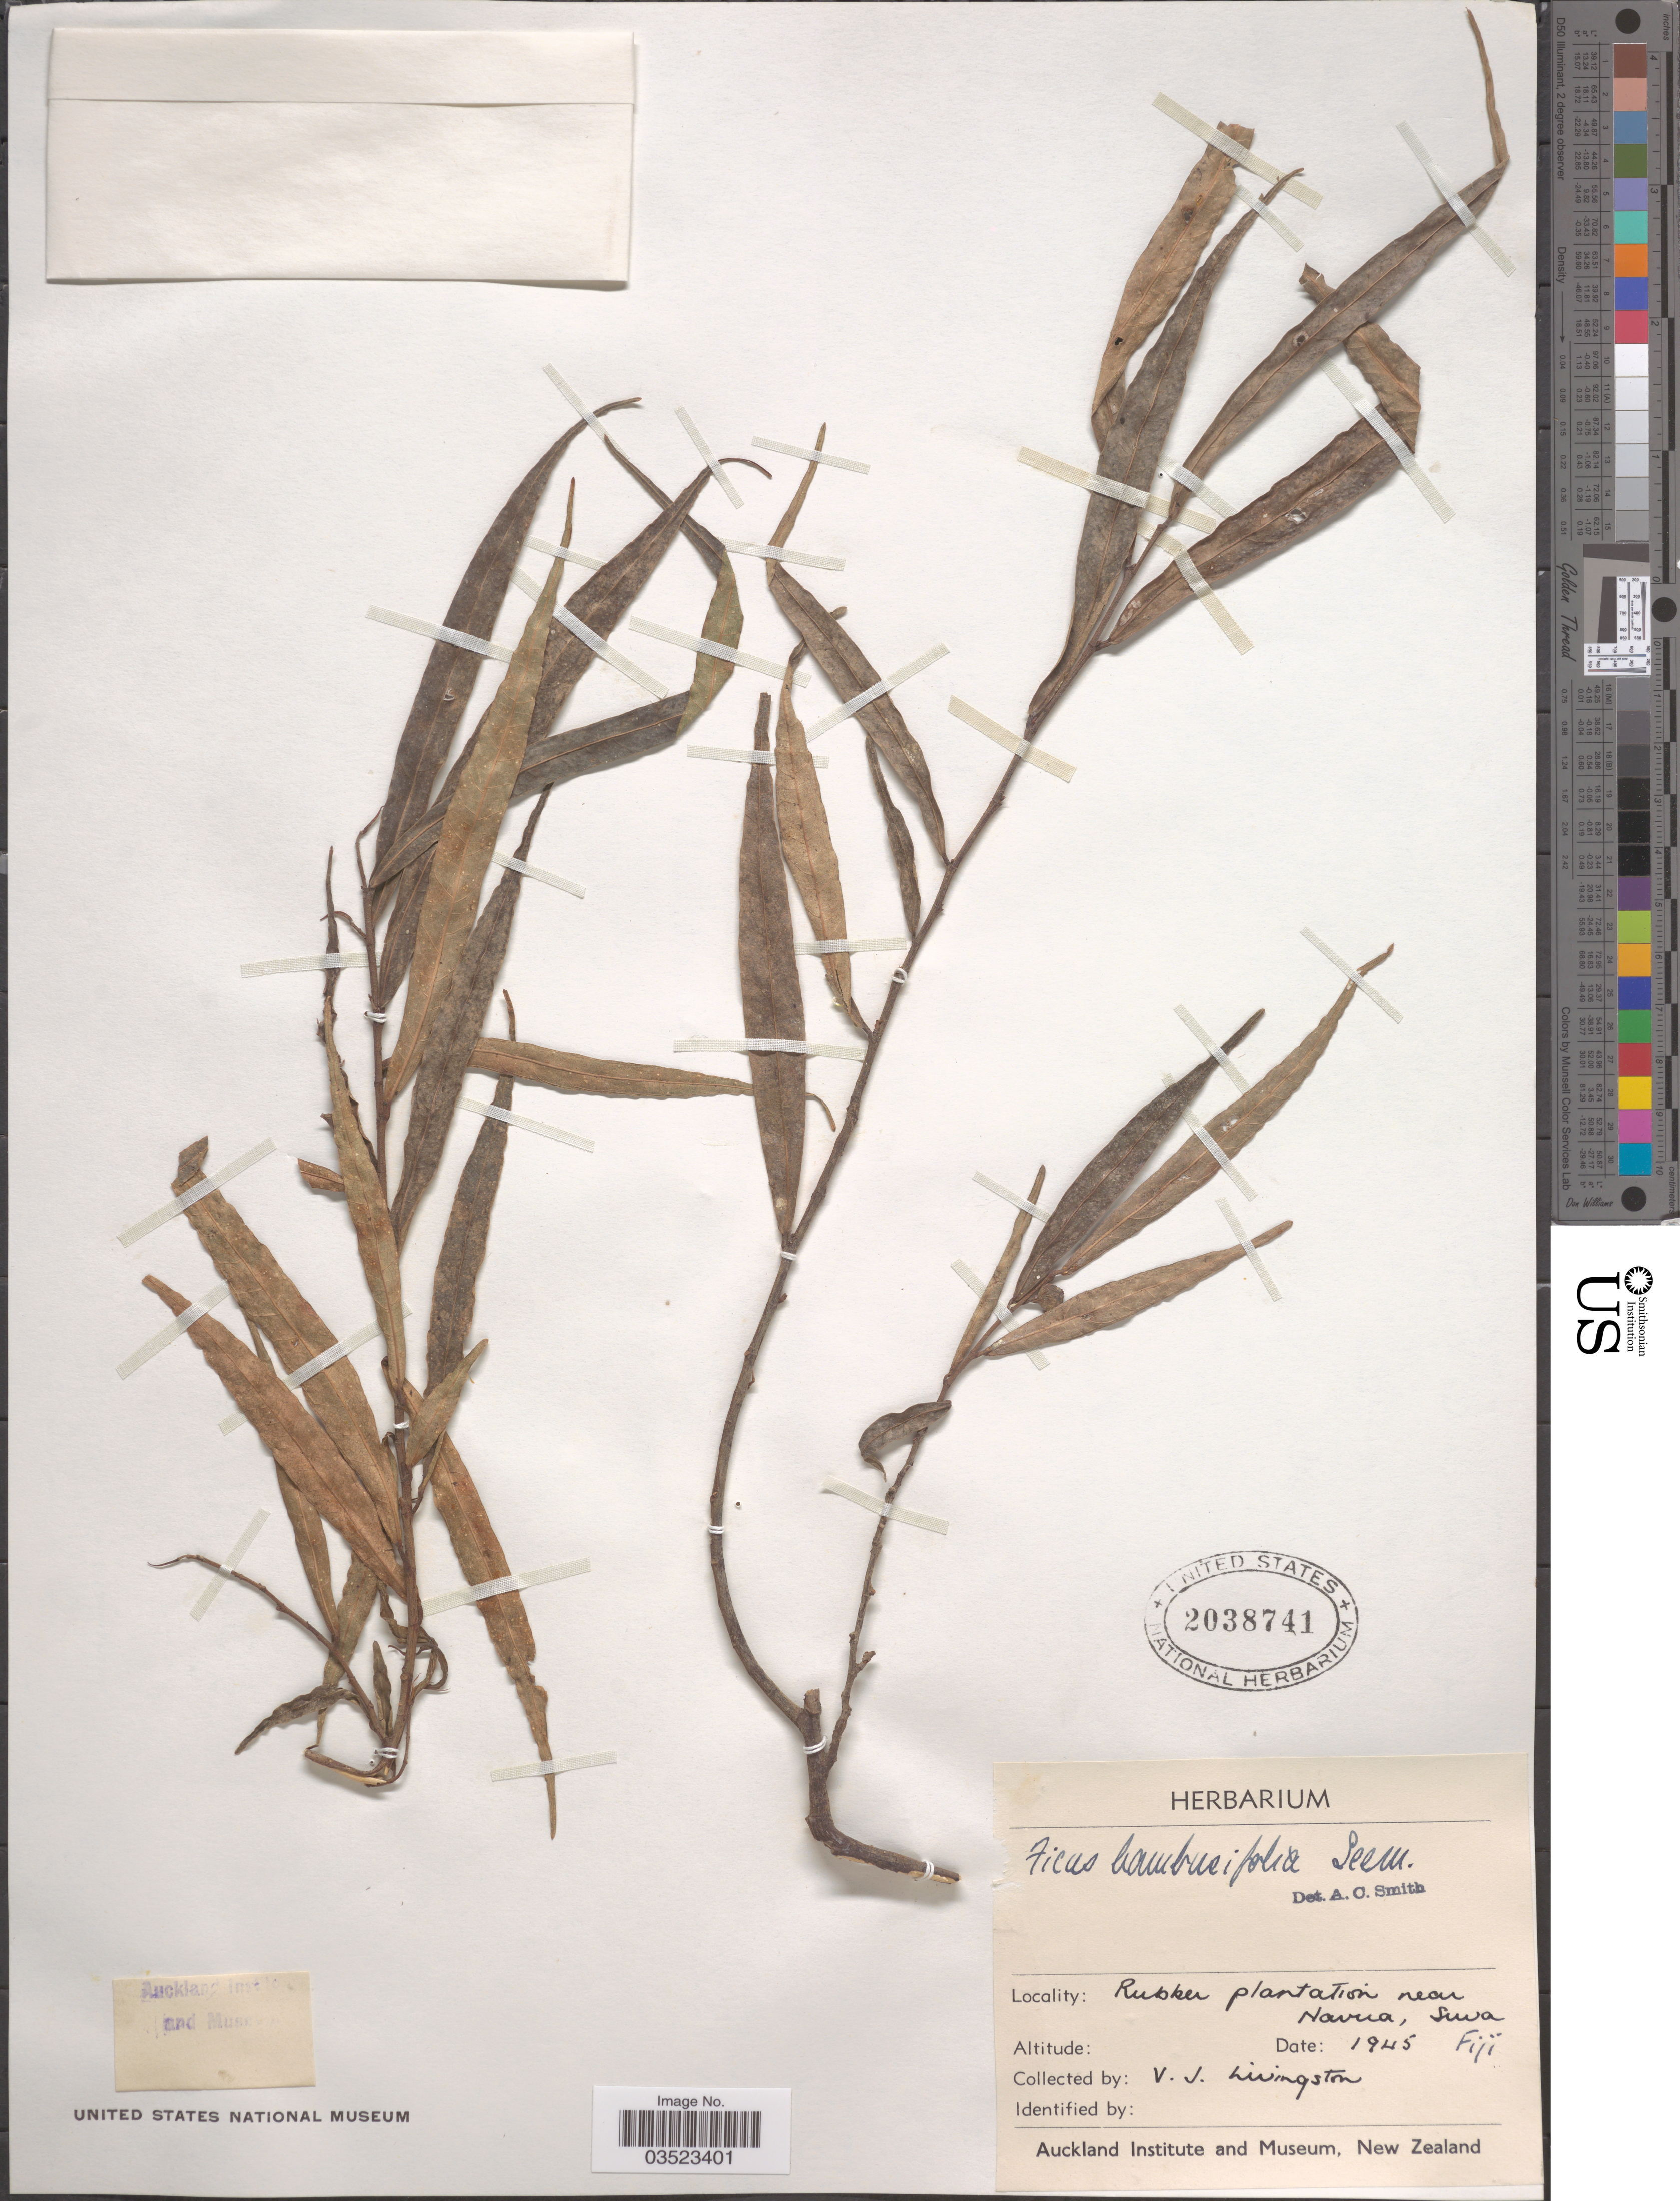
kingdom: Plantae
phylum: Tracheophyta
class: Magnoliopsida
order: Rosales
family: Moraceae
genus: Ficus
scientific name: Ficus bambusaefolia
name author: Seem.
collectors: V. Livingston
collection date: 1945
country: Fiji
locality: Rubber plantation near Navua, Suva.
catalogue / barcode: US 2038741